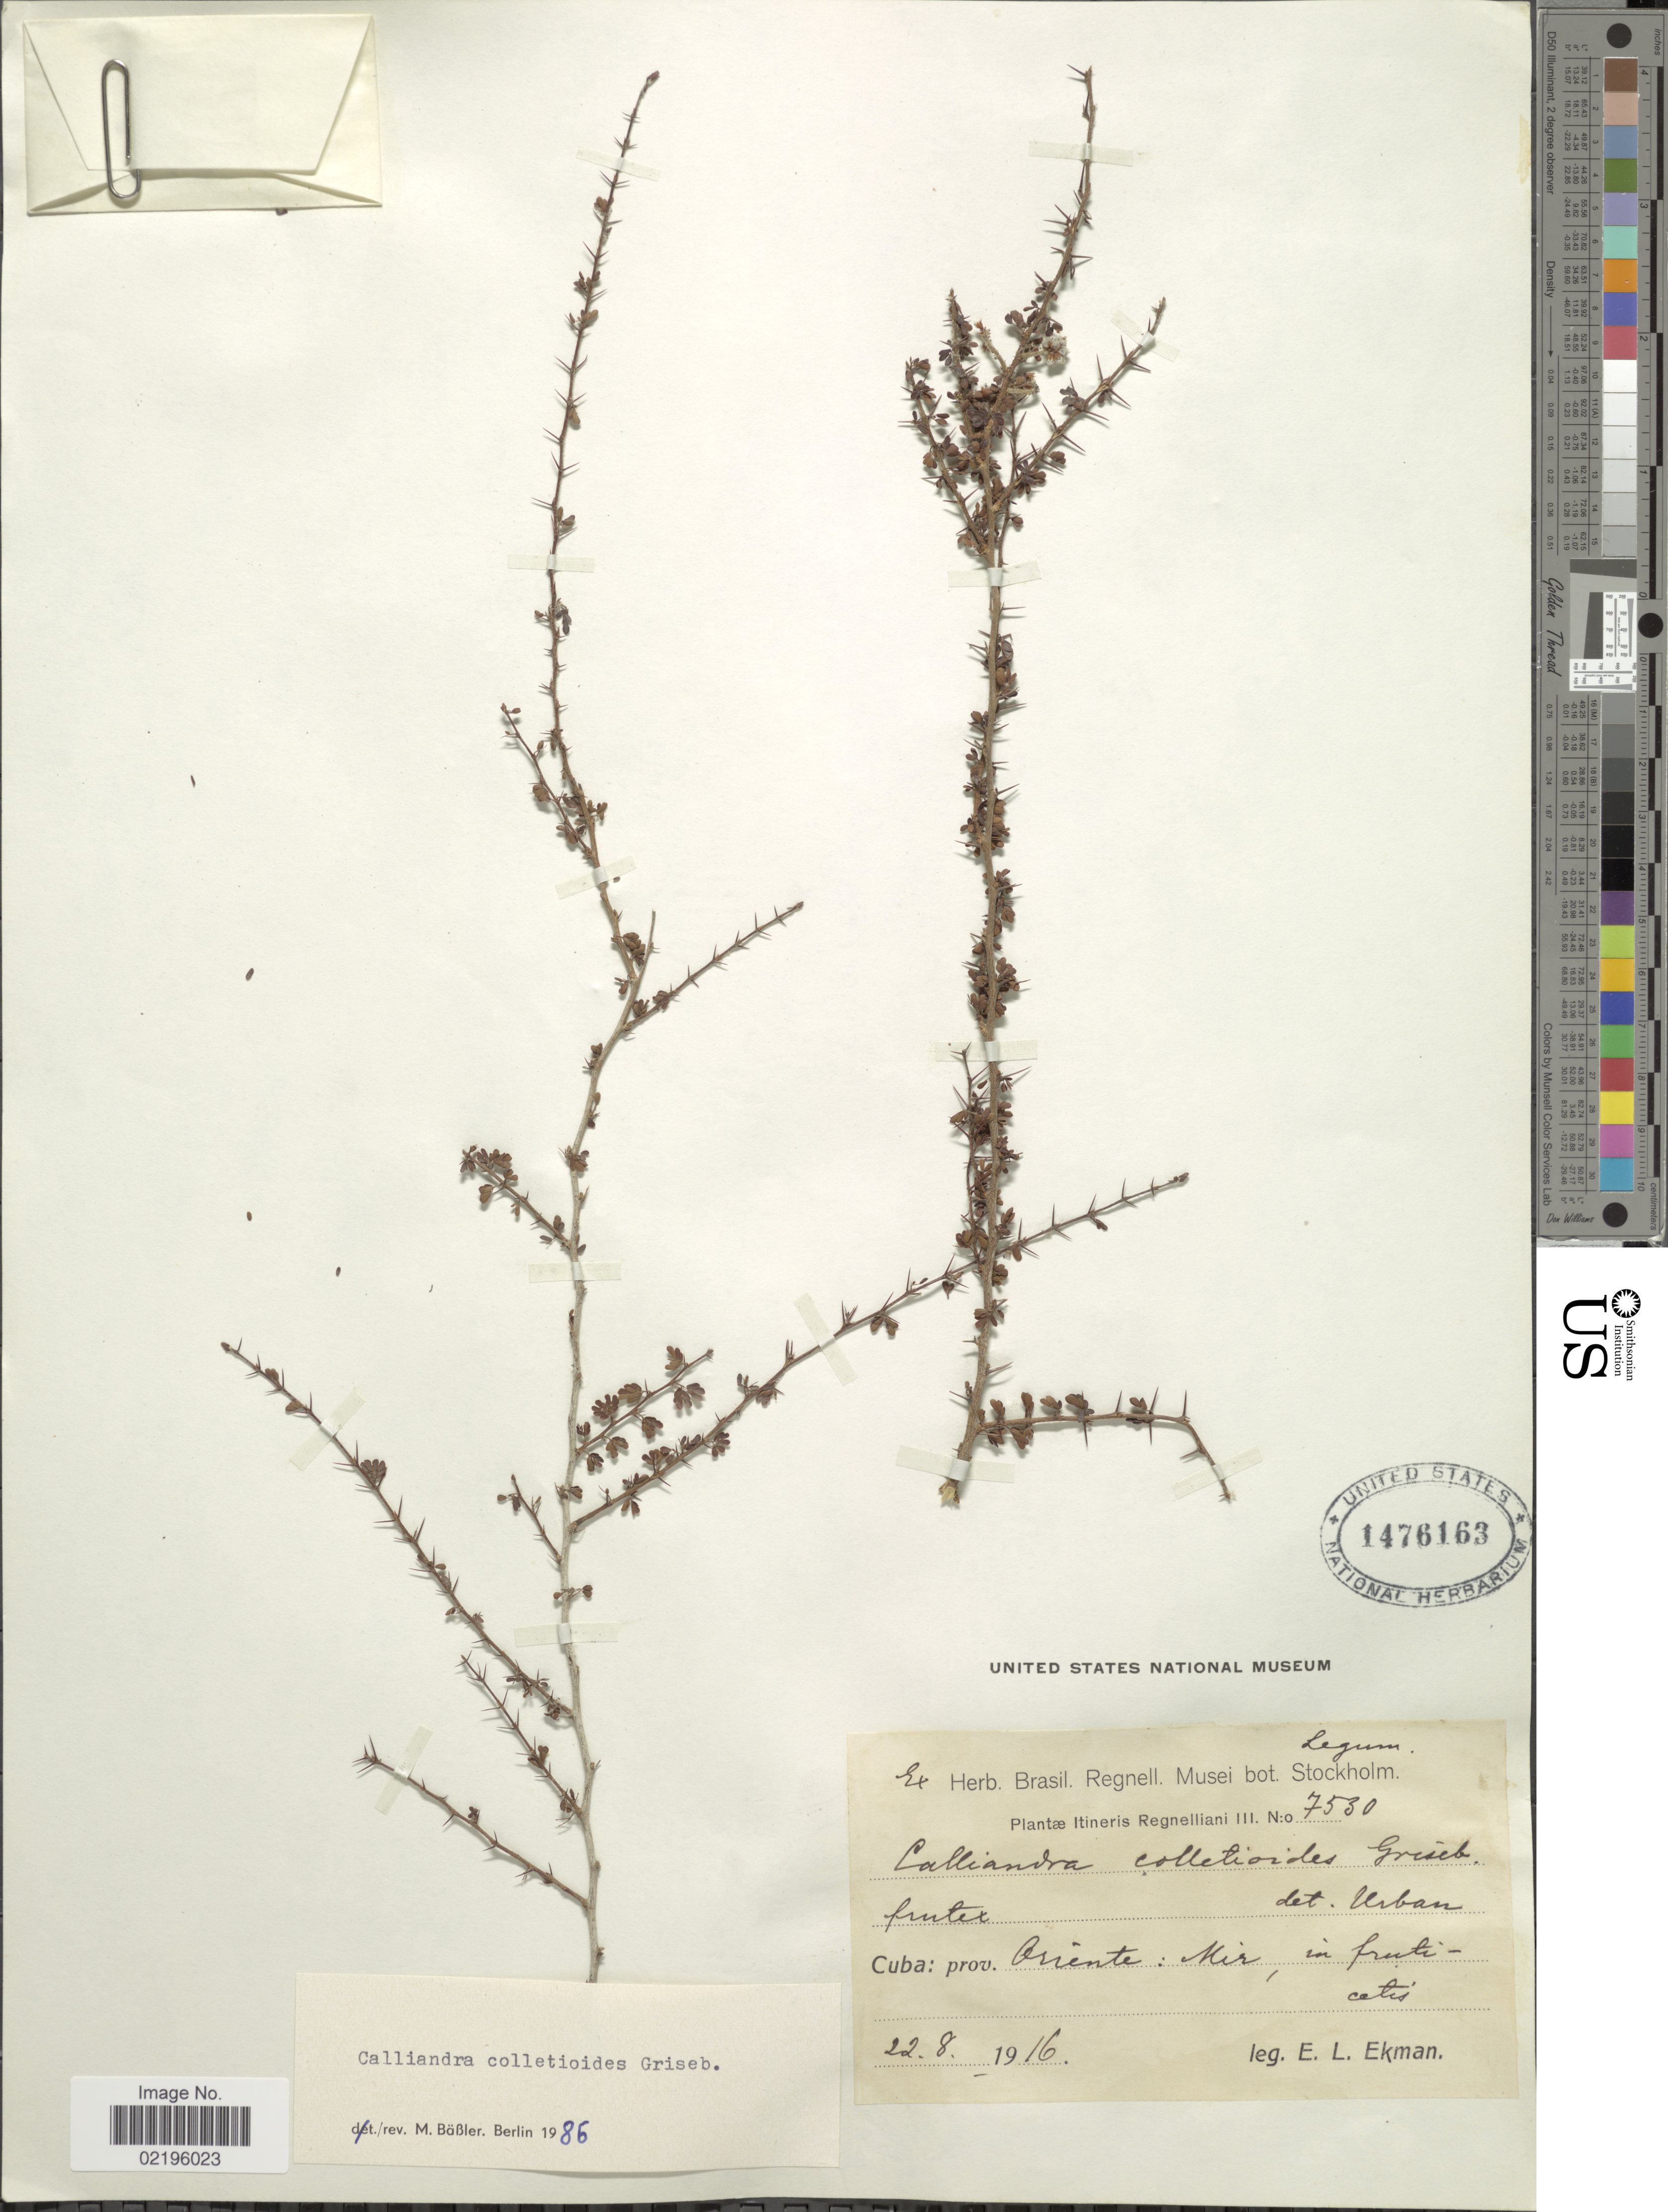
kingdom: Plantae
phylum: Tracheophyta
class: Magnoliopsida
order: Fabales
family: Fabaceae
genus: Calliandra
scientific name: Calliandra colletioides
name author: Griseb.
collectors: E. L. Ekman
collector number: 7530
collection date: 1916-08-22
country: Cuba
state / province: Oriente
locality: Prov. Oriente: Mir.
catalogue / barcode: US 1476163